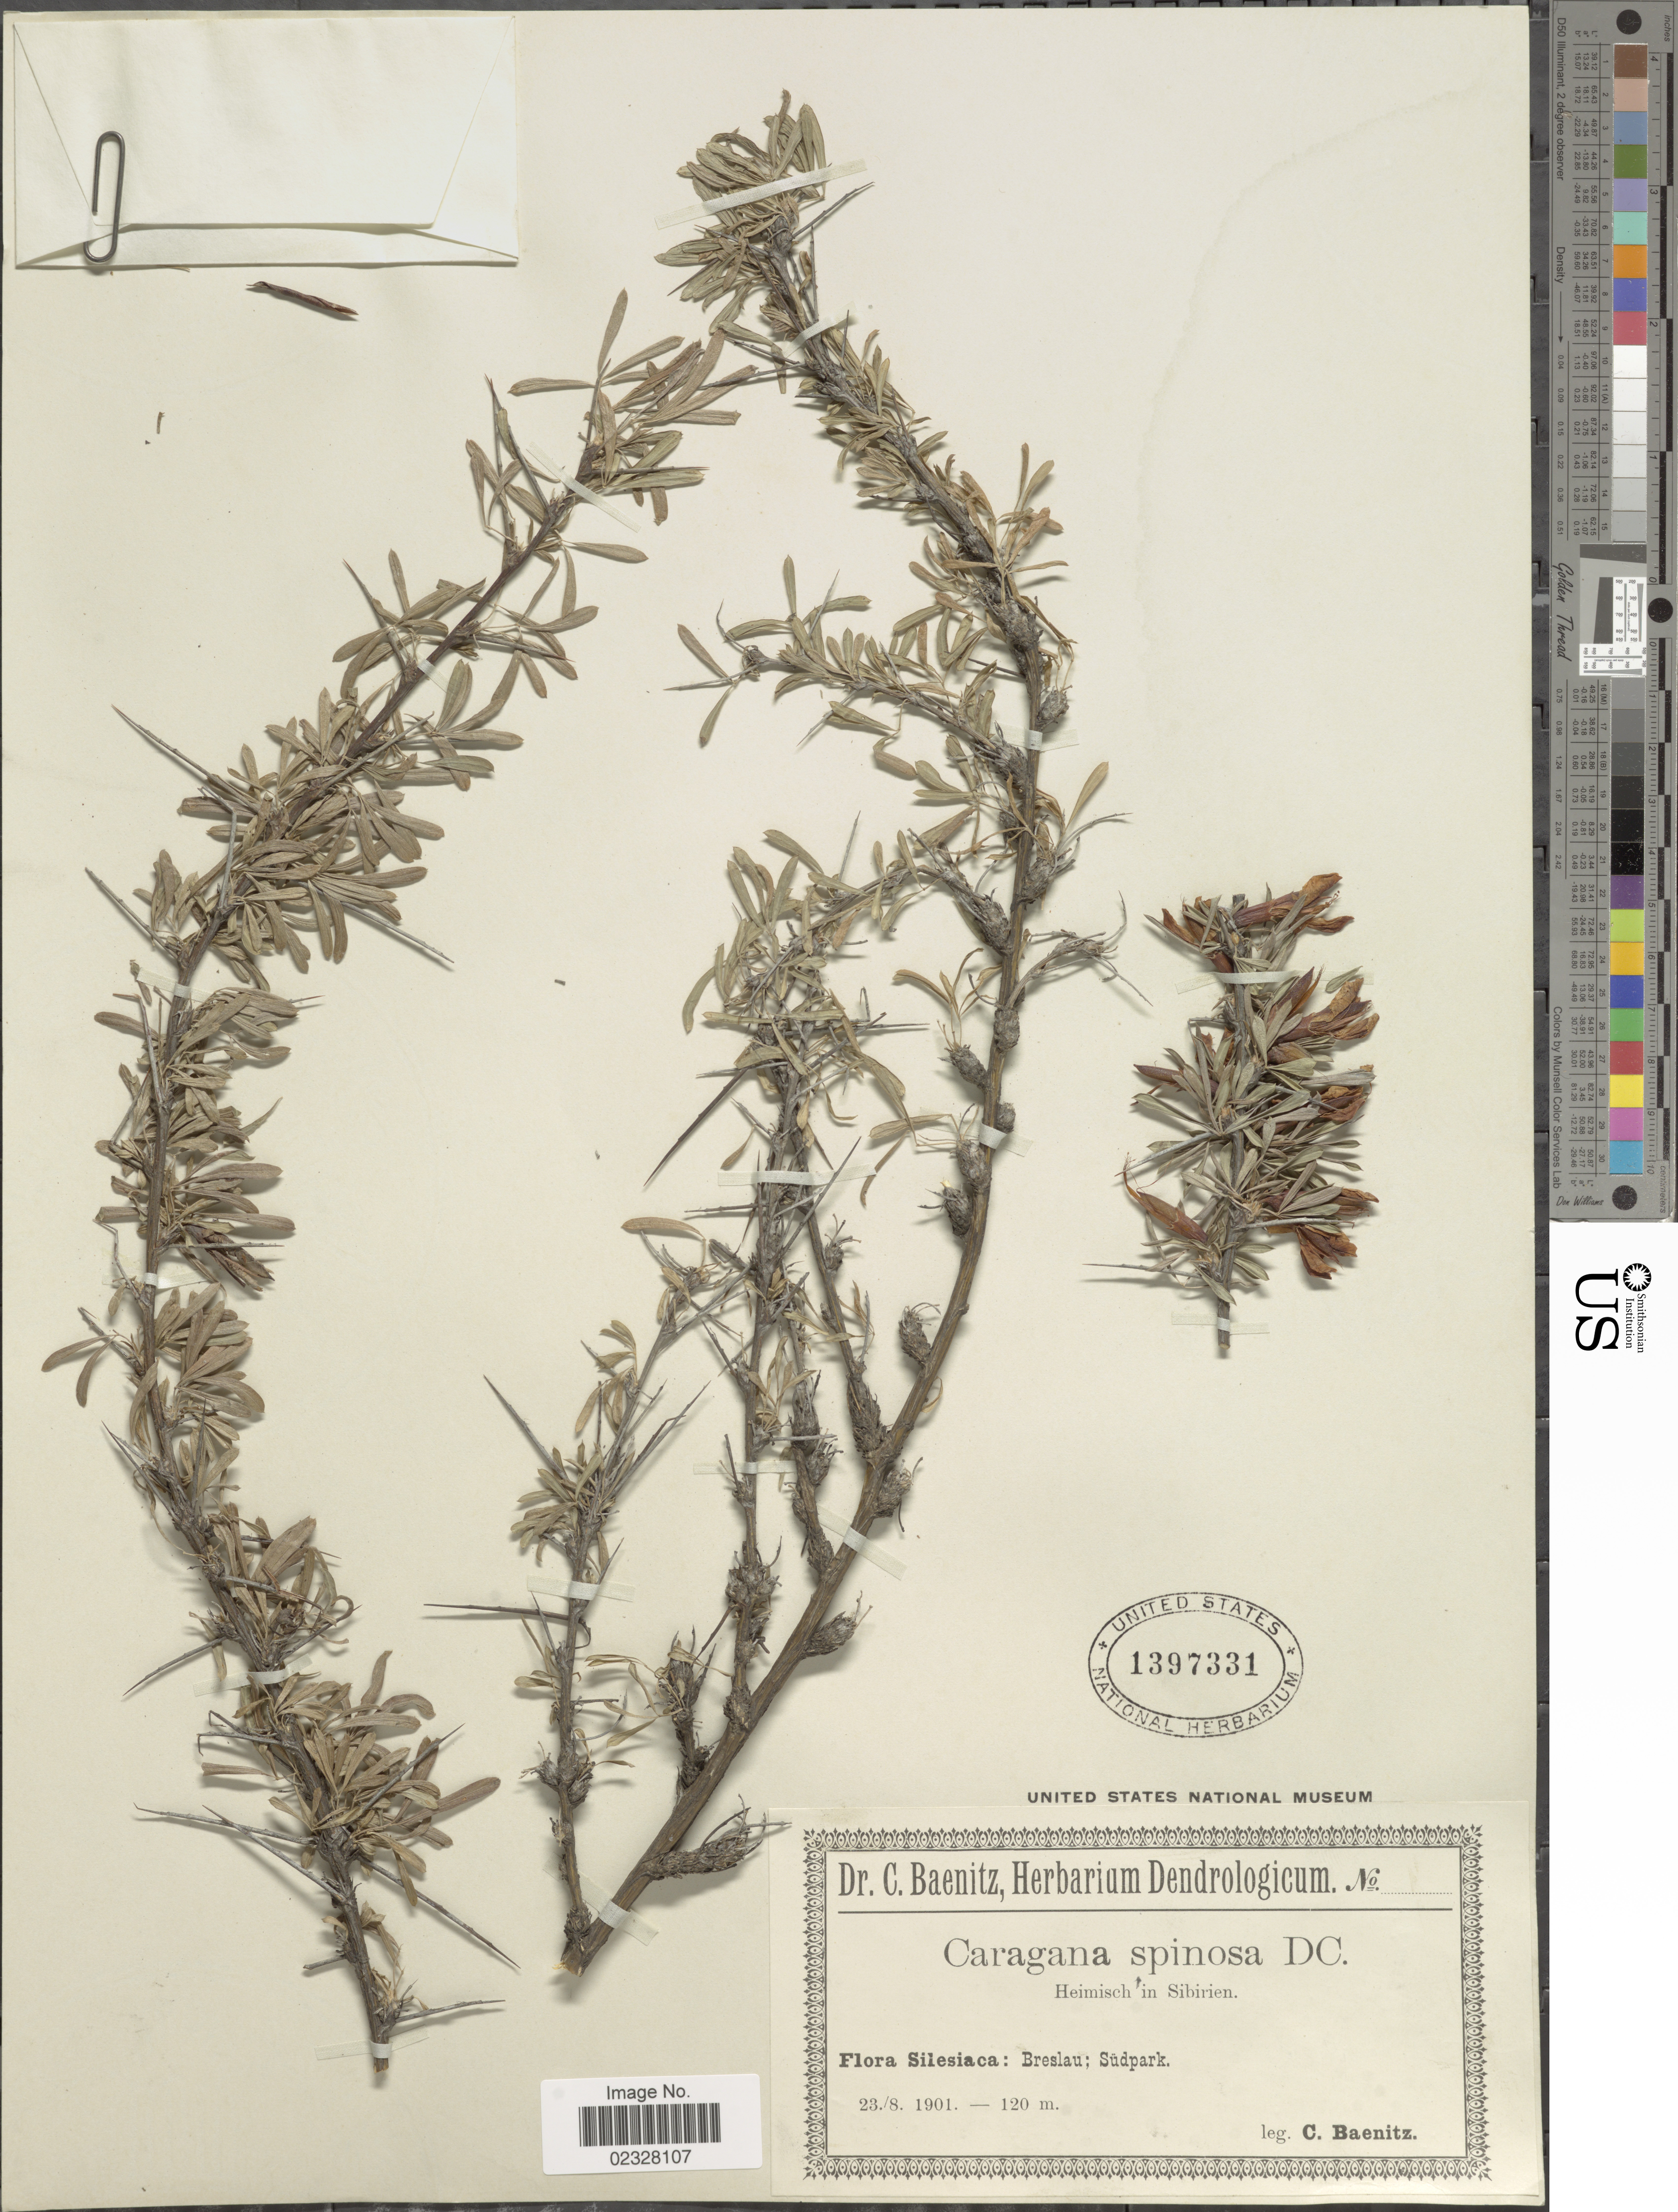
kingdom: Plantae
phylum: Tracheophyta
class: Magnoliopsida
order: Fabales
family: Fabaceae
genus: Caragana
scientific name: Caragana spinosa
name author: (L.) DC.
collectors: C. G. Baenitz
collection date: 1901-08-23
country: Poland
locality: Silesiaca: Breslau; Sudpark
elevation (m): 120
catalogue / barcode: US 1397331